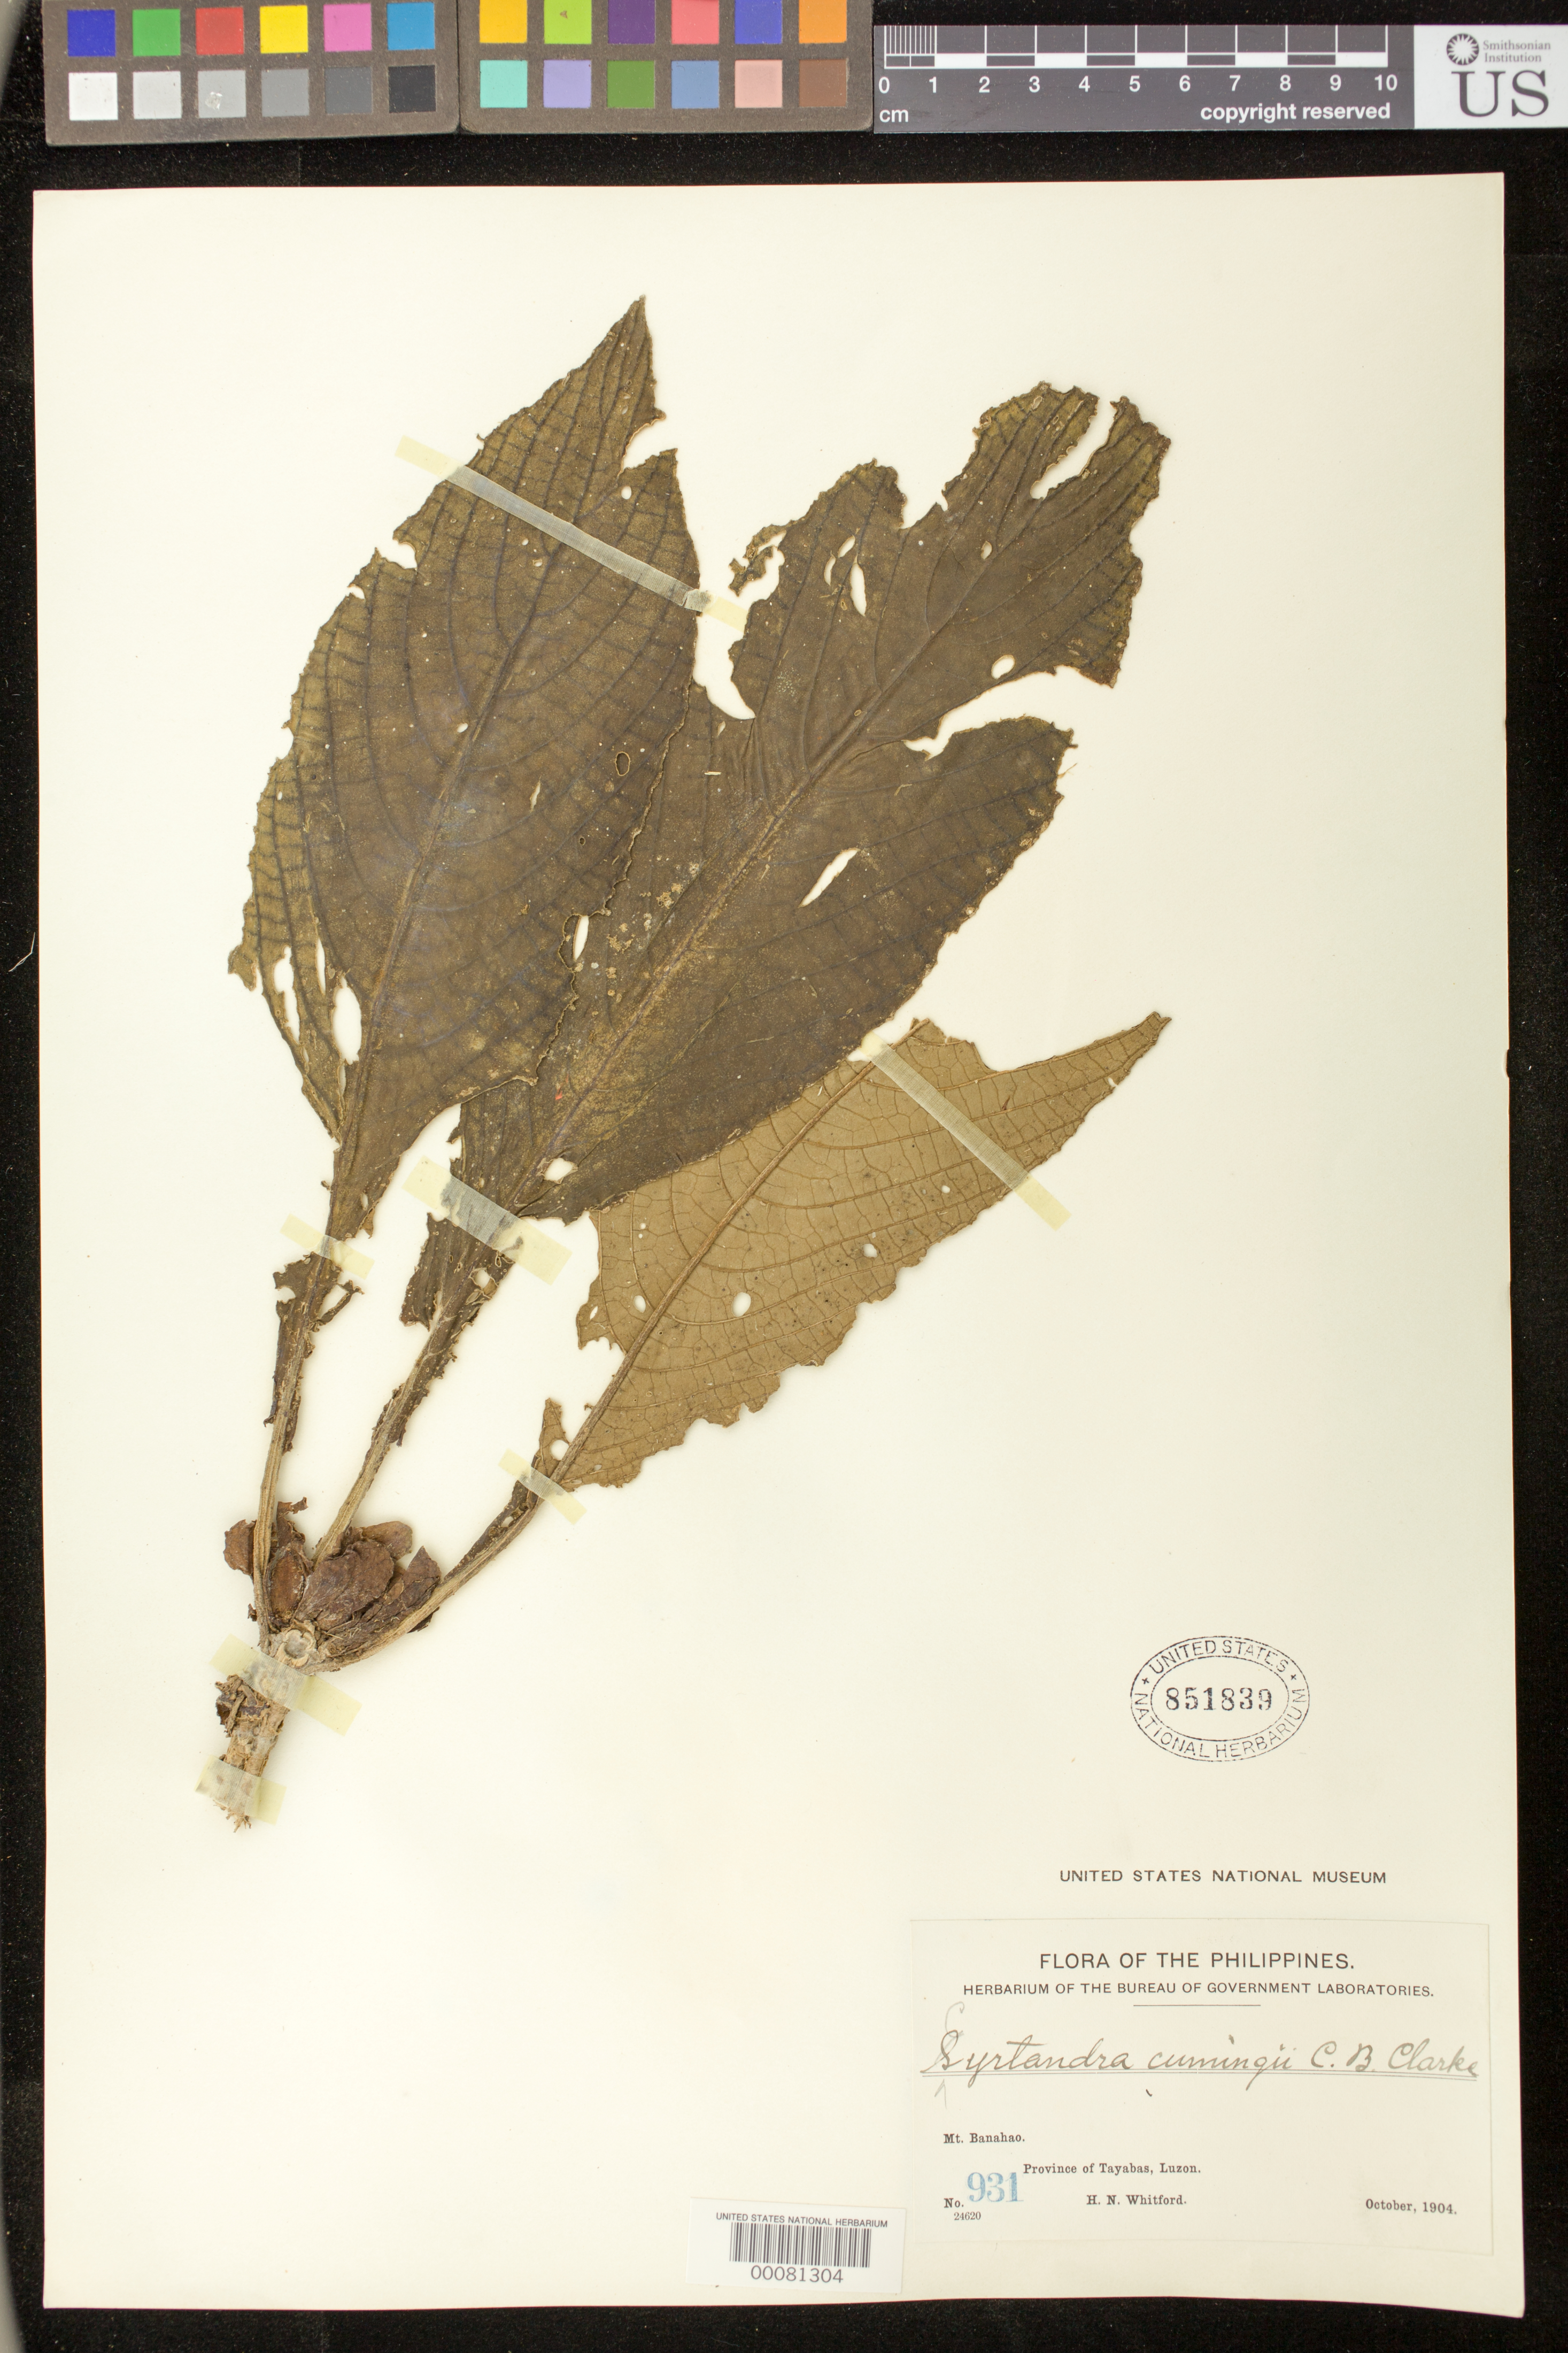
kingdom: Plantae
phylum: Tracheophyta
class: Magnoliopsida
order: Lamiales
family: Gesneriaceae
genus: Cyrtandra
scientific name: Cyrtandra oblongata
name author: Merr.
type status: Syntype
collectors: H. N. Whitford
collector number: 931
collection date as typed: Oct 1904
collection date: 1904-10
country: Philippines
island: Luzon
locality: Tayabas, Mt banahao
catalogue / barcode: US 851839